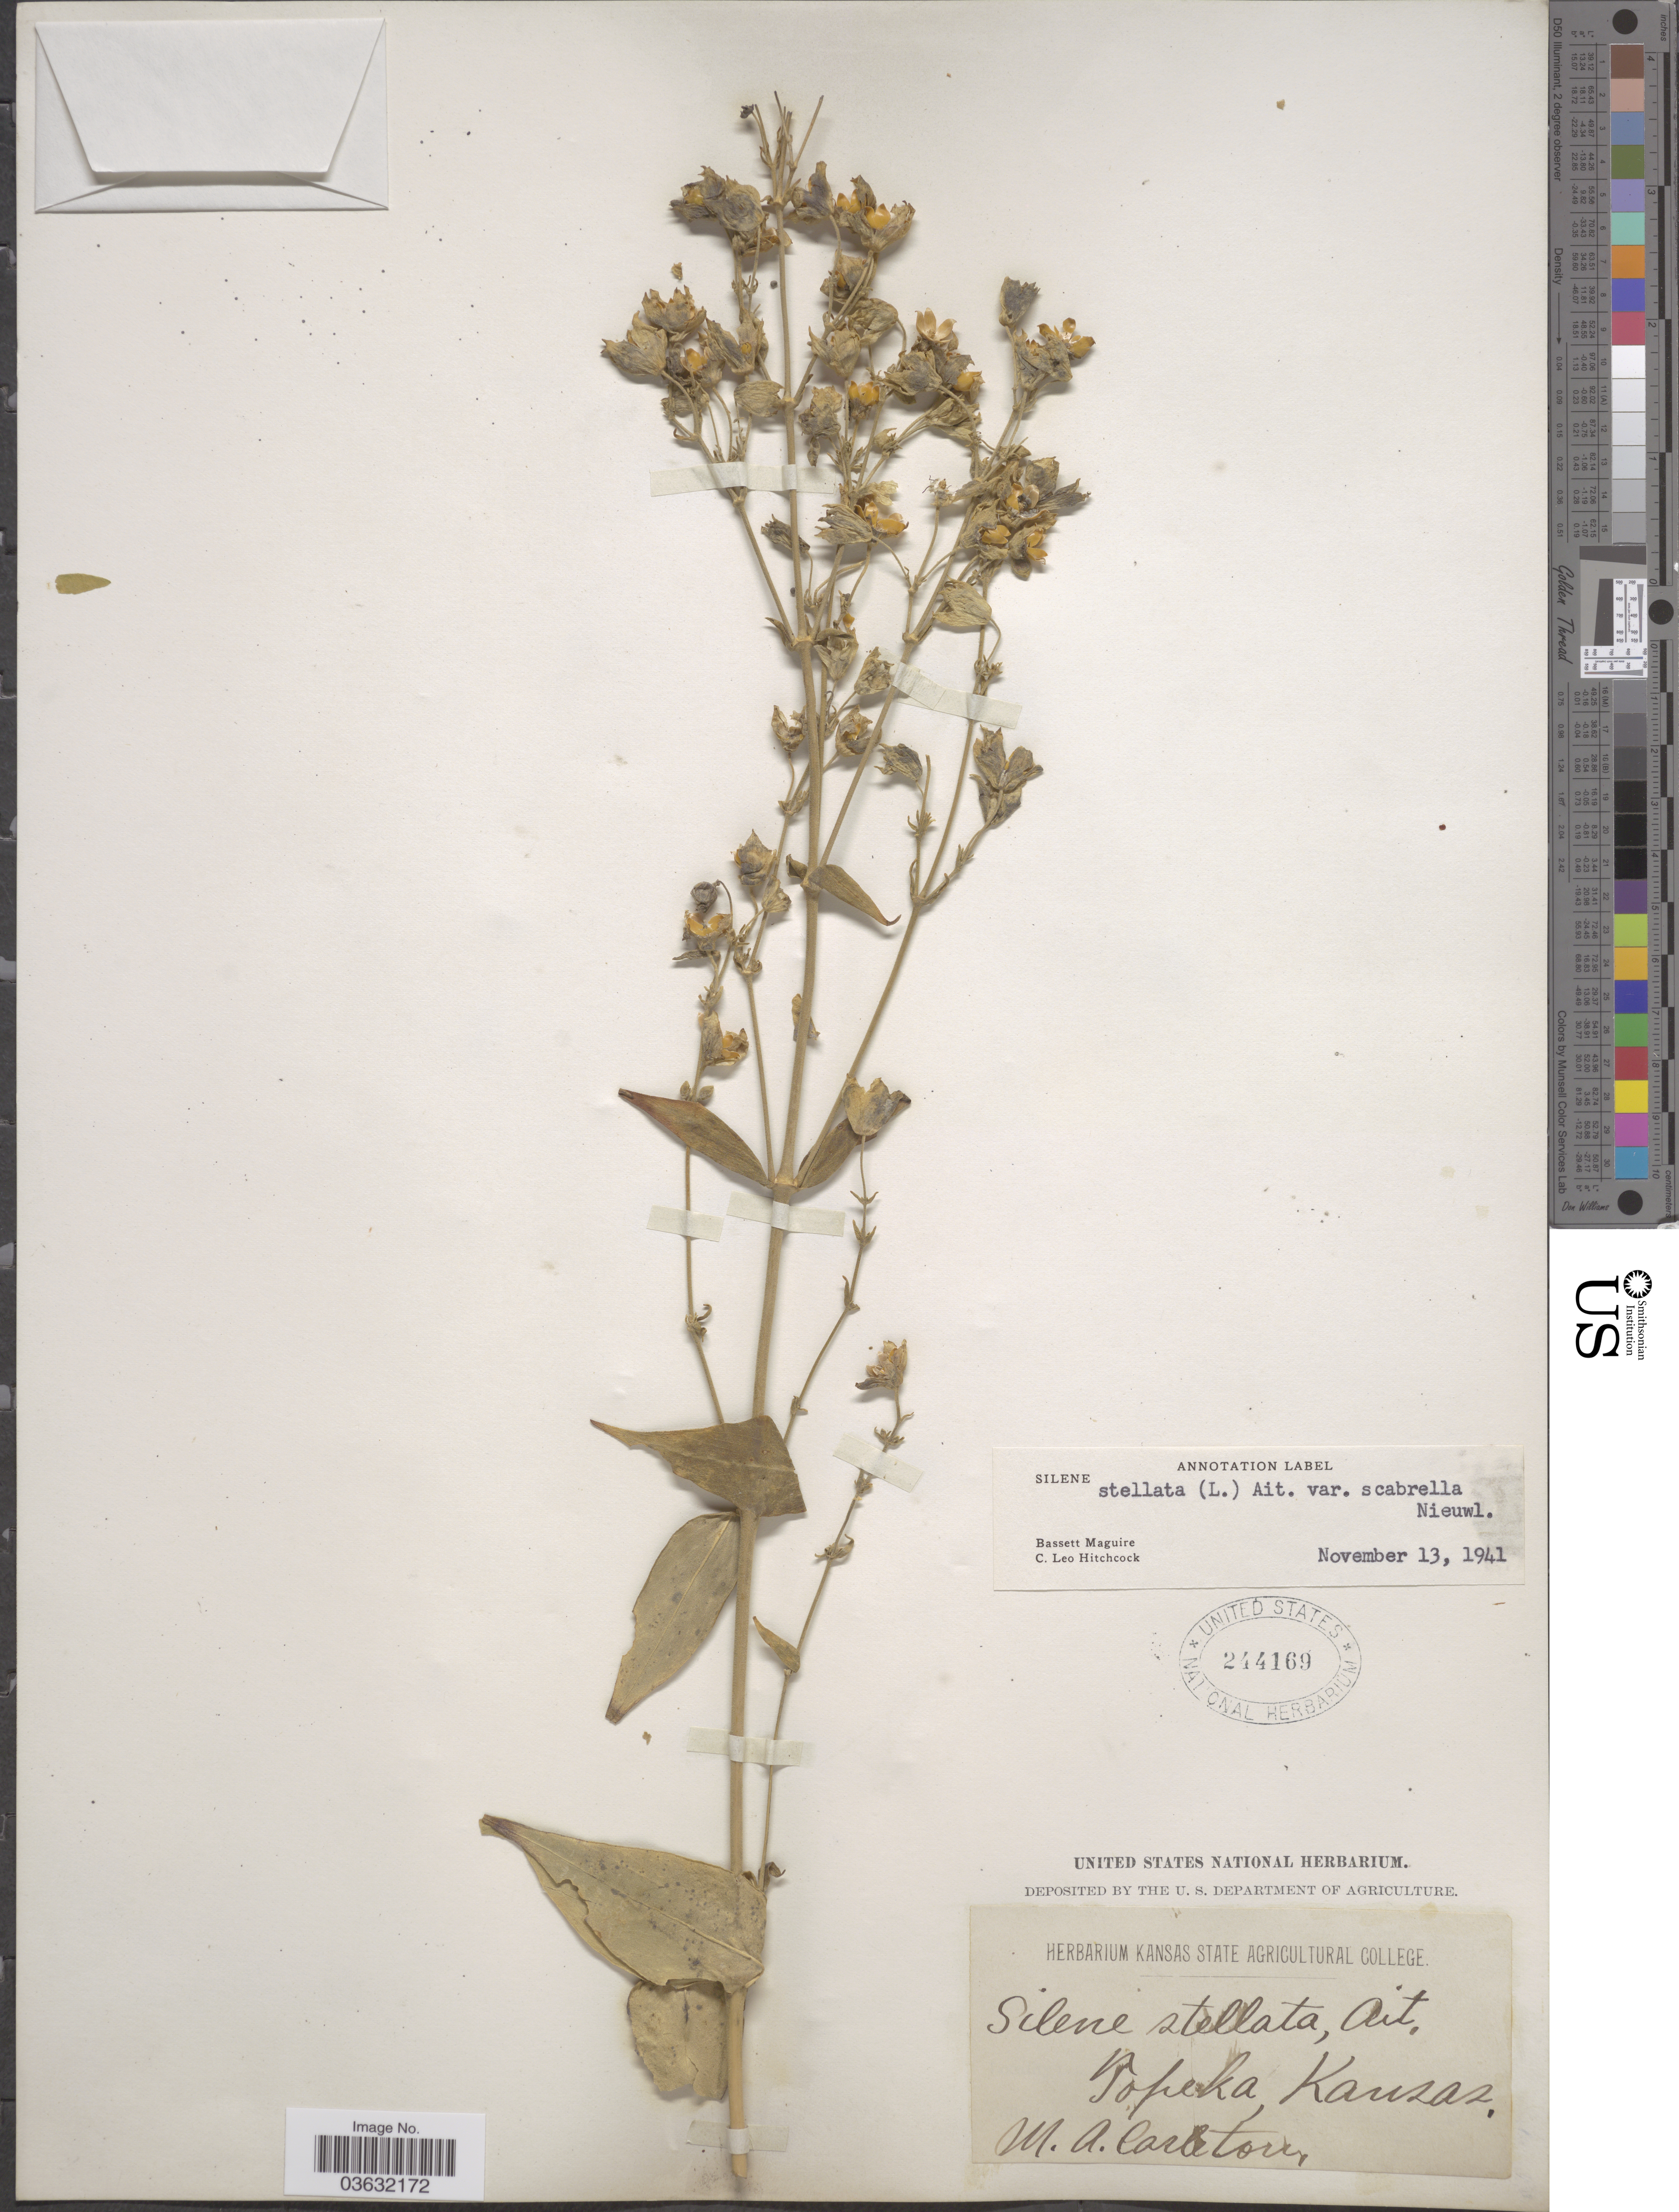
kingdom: Plantae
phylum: Tracheophyta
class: Magnoliopsida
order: Caryophyllales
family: Caryophyllaceae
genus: Silene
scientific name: Silene stellata var. scabrella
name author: (Nieuwl.) E.J. Palmer & Steyerm.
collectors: M. A. Carleton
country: United States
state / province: Kansas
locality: Topeka.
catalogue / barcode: US 244169